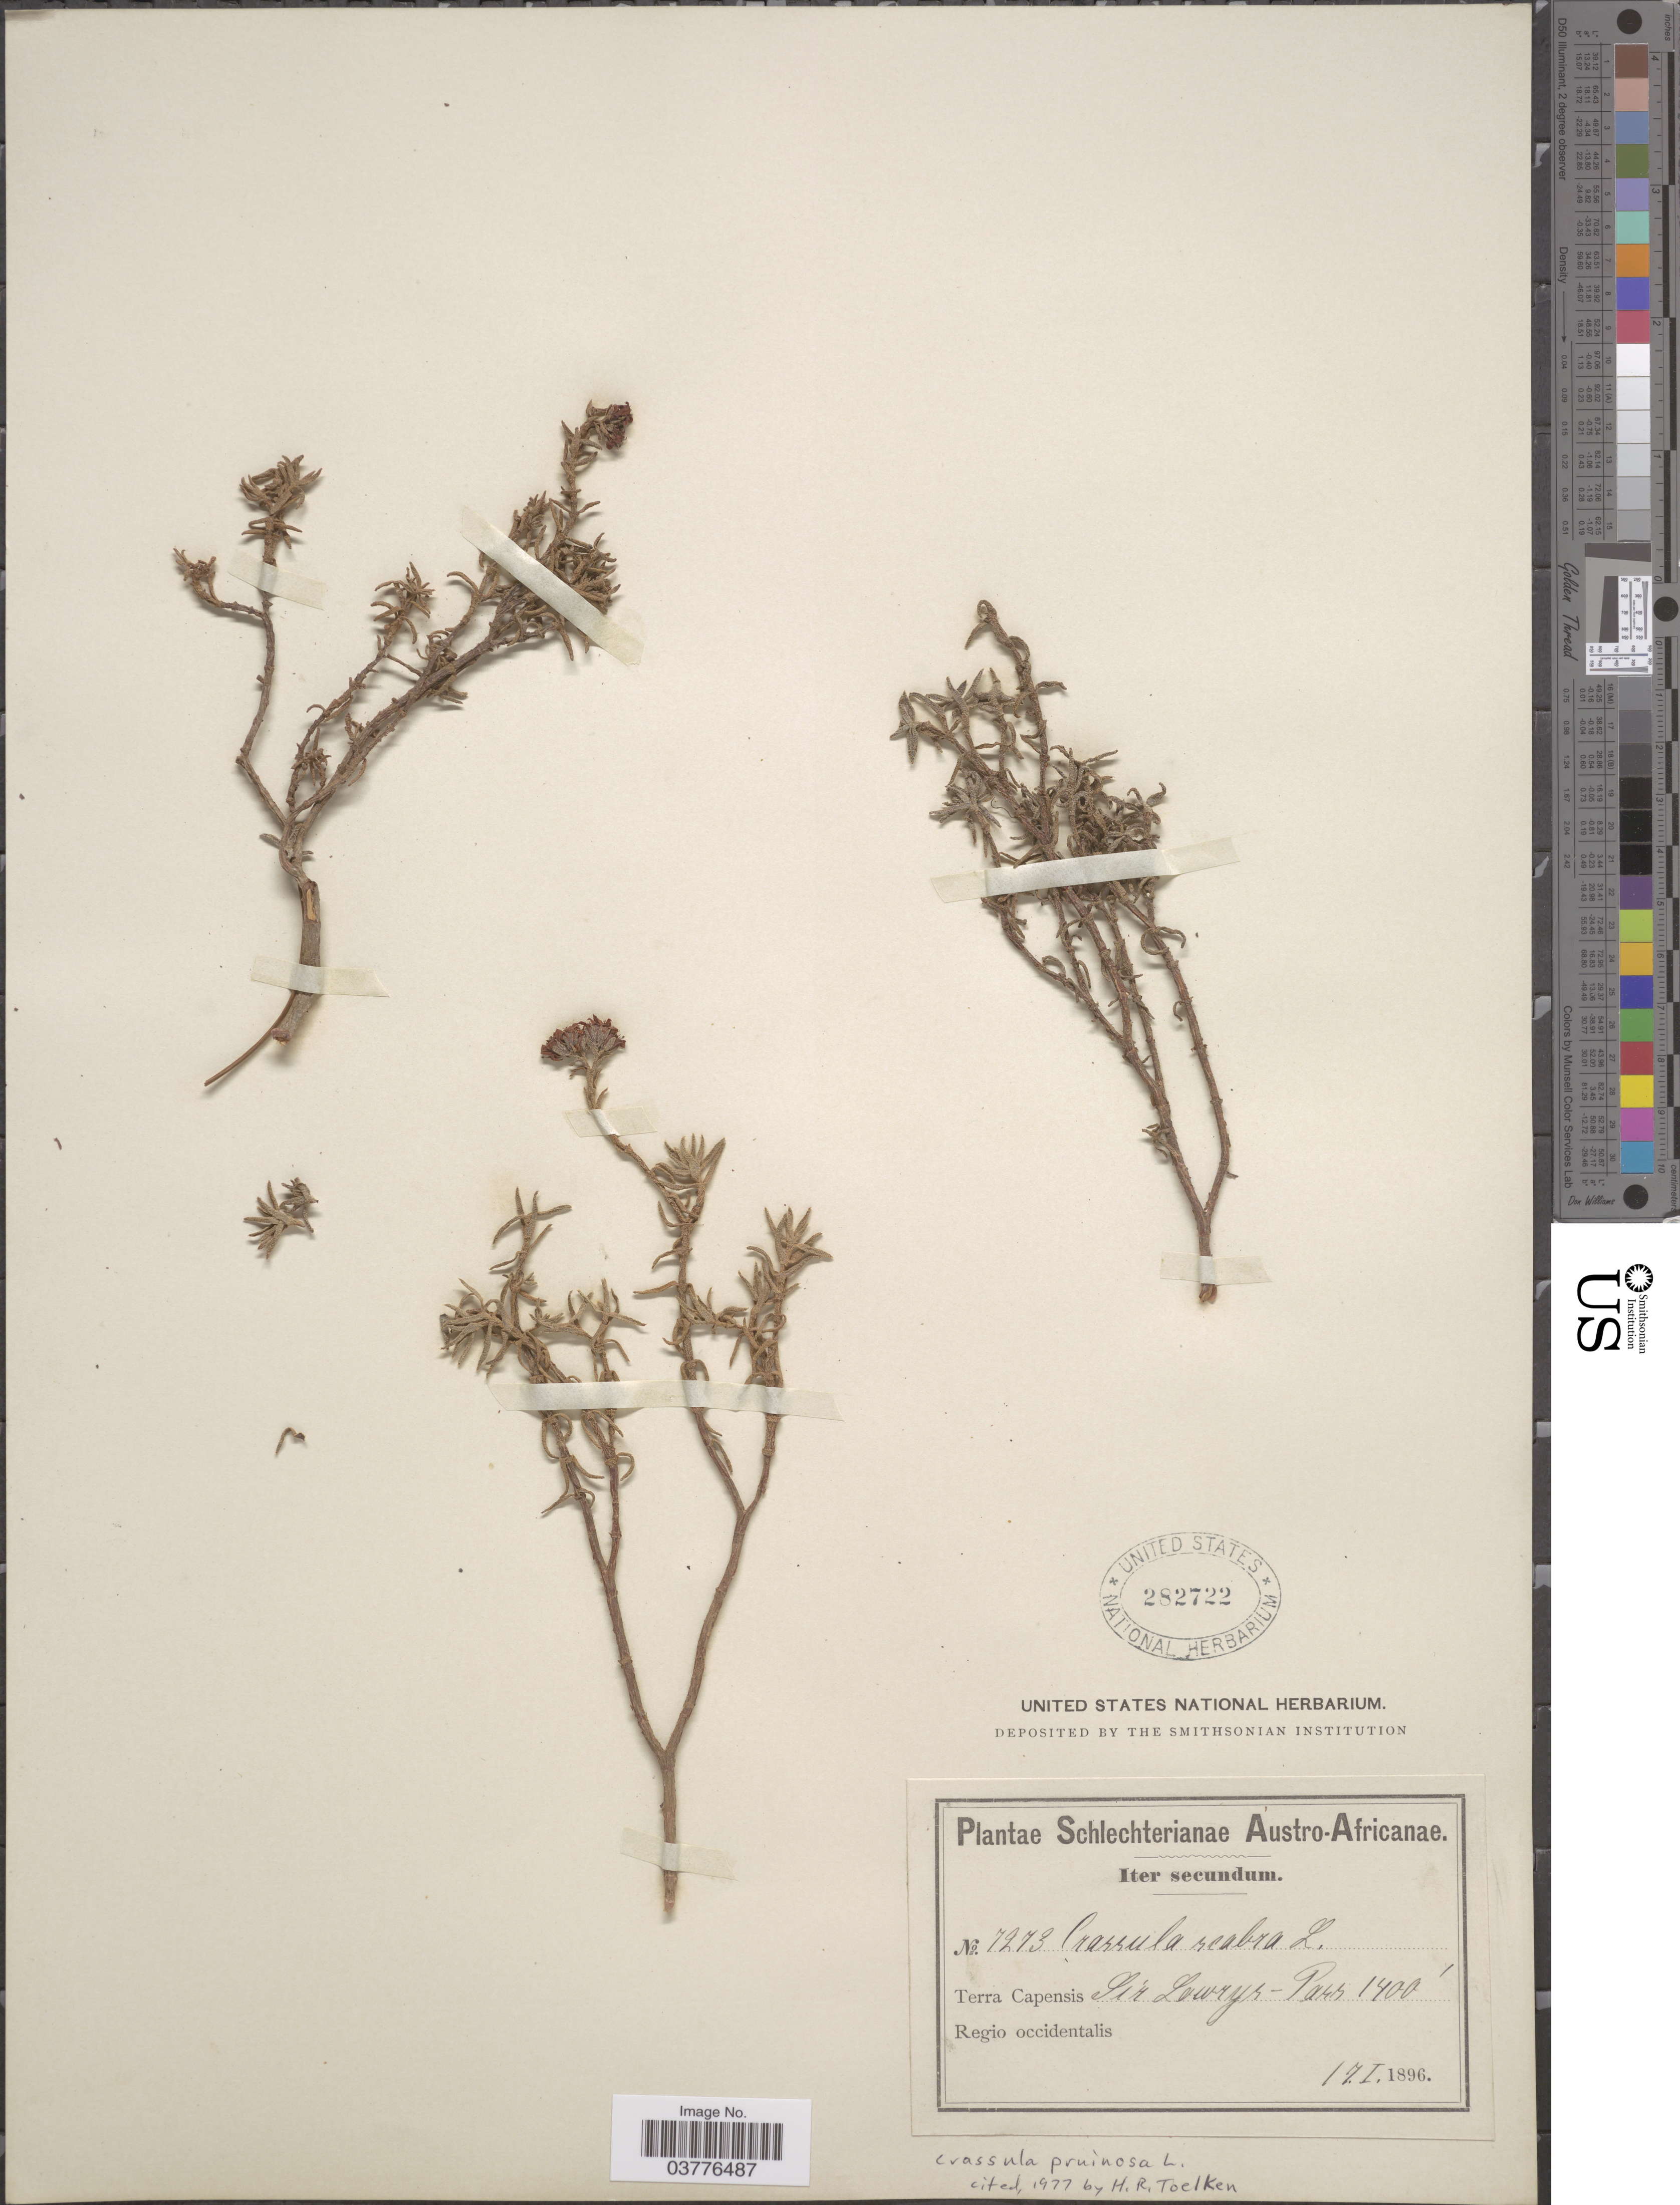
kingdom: Plantae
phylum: Tracheophyta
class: Magnoliopsida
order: Saxifragales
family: Crassulaceae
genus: Crassula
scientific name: Crassula pruinosa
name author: L.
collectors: Schlechter, --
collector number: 7273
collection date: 1896-01-17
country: South Africa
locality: Austro-Africanae. Terra Capensis. Sir Lowrys - Pass. Regio occidentalis.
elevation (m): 427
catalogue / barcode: US 282722